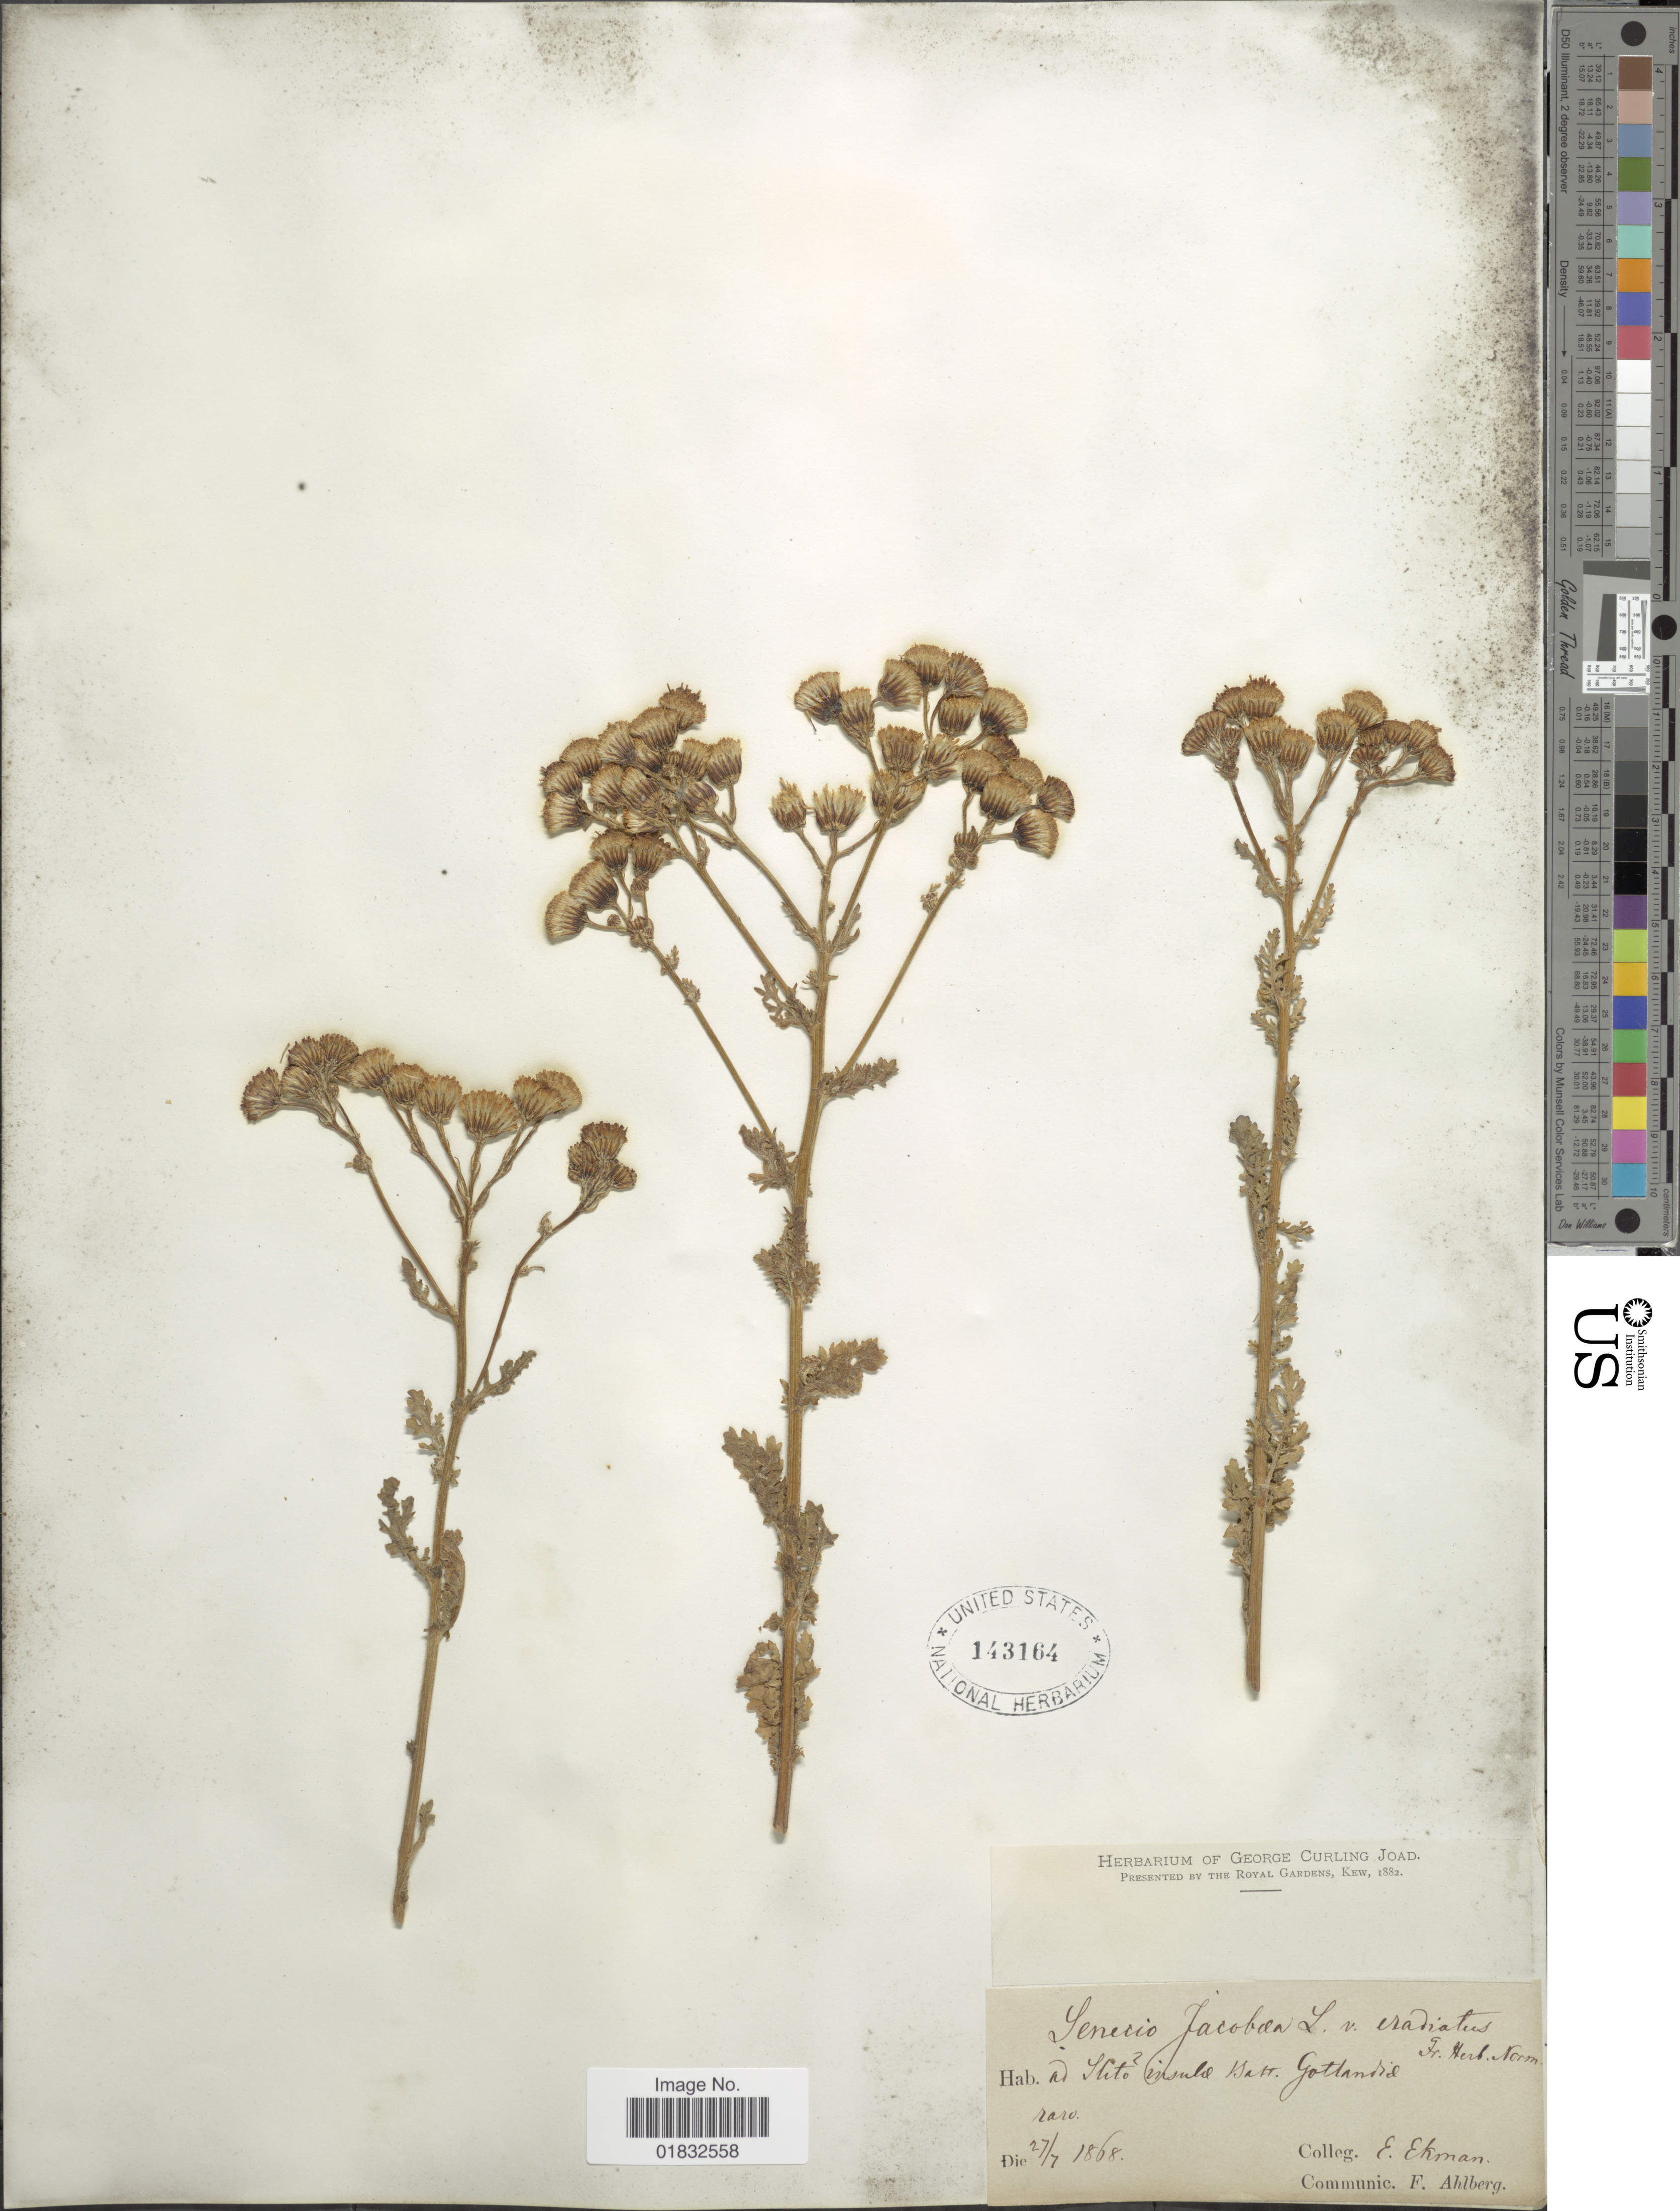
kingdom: Plantae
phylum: Tracheophyta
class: Magnoliopsida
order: Asterales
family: Asteraceae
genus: Jacobaea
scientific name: Jacobaea vulgaris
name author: Gaertn.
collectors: E. Ekman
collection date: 1868-07-27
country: Sweden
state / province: Gotland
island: Gotland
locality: Ad Slito [= Slite ?] insula Balt.Gotlandia, raro.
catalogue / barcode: US 143164